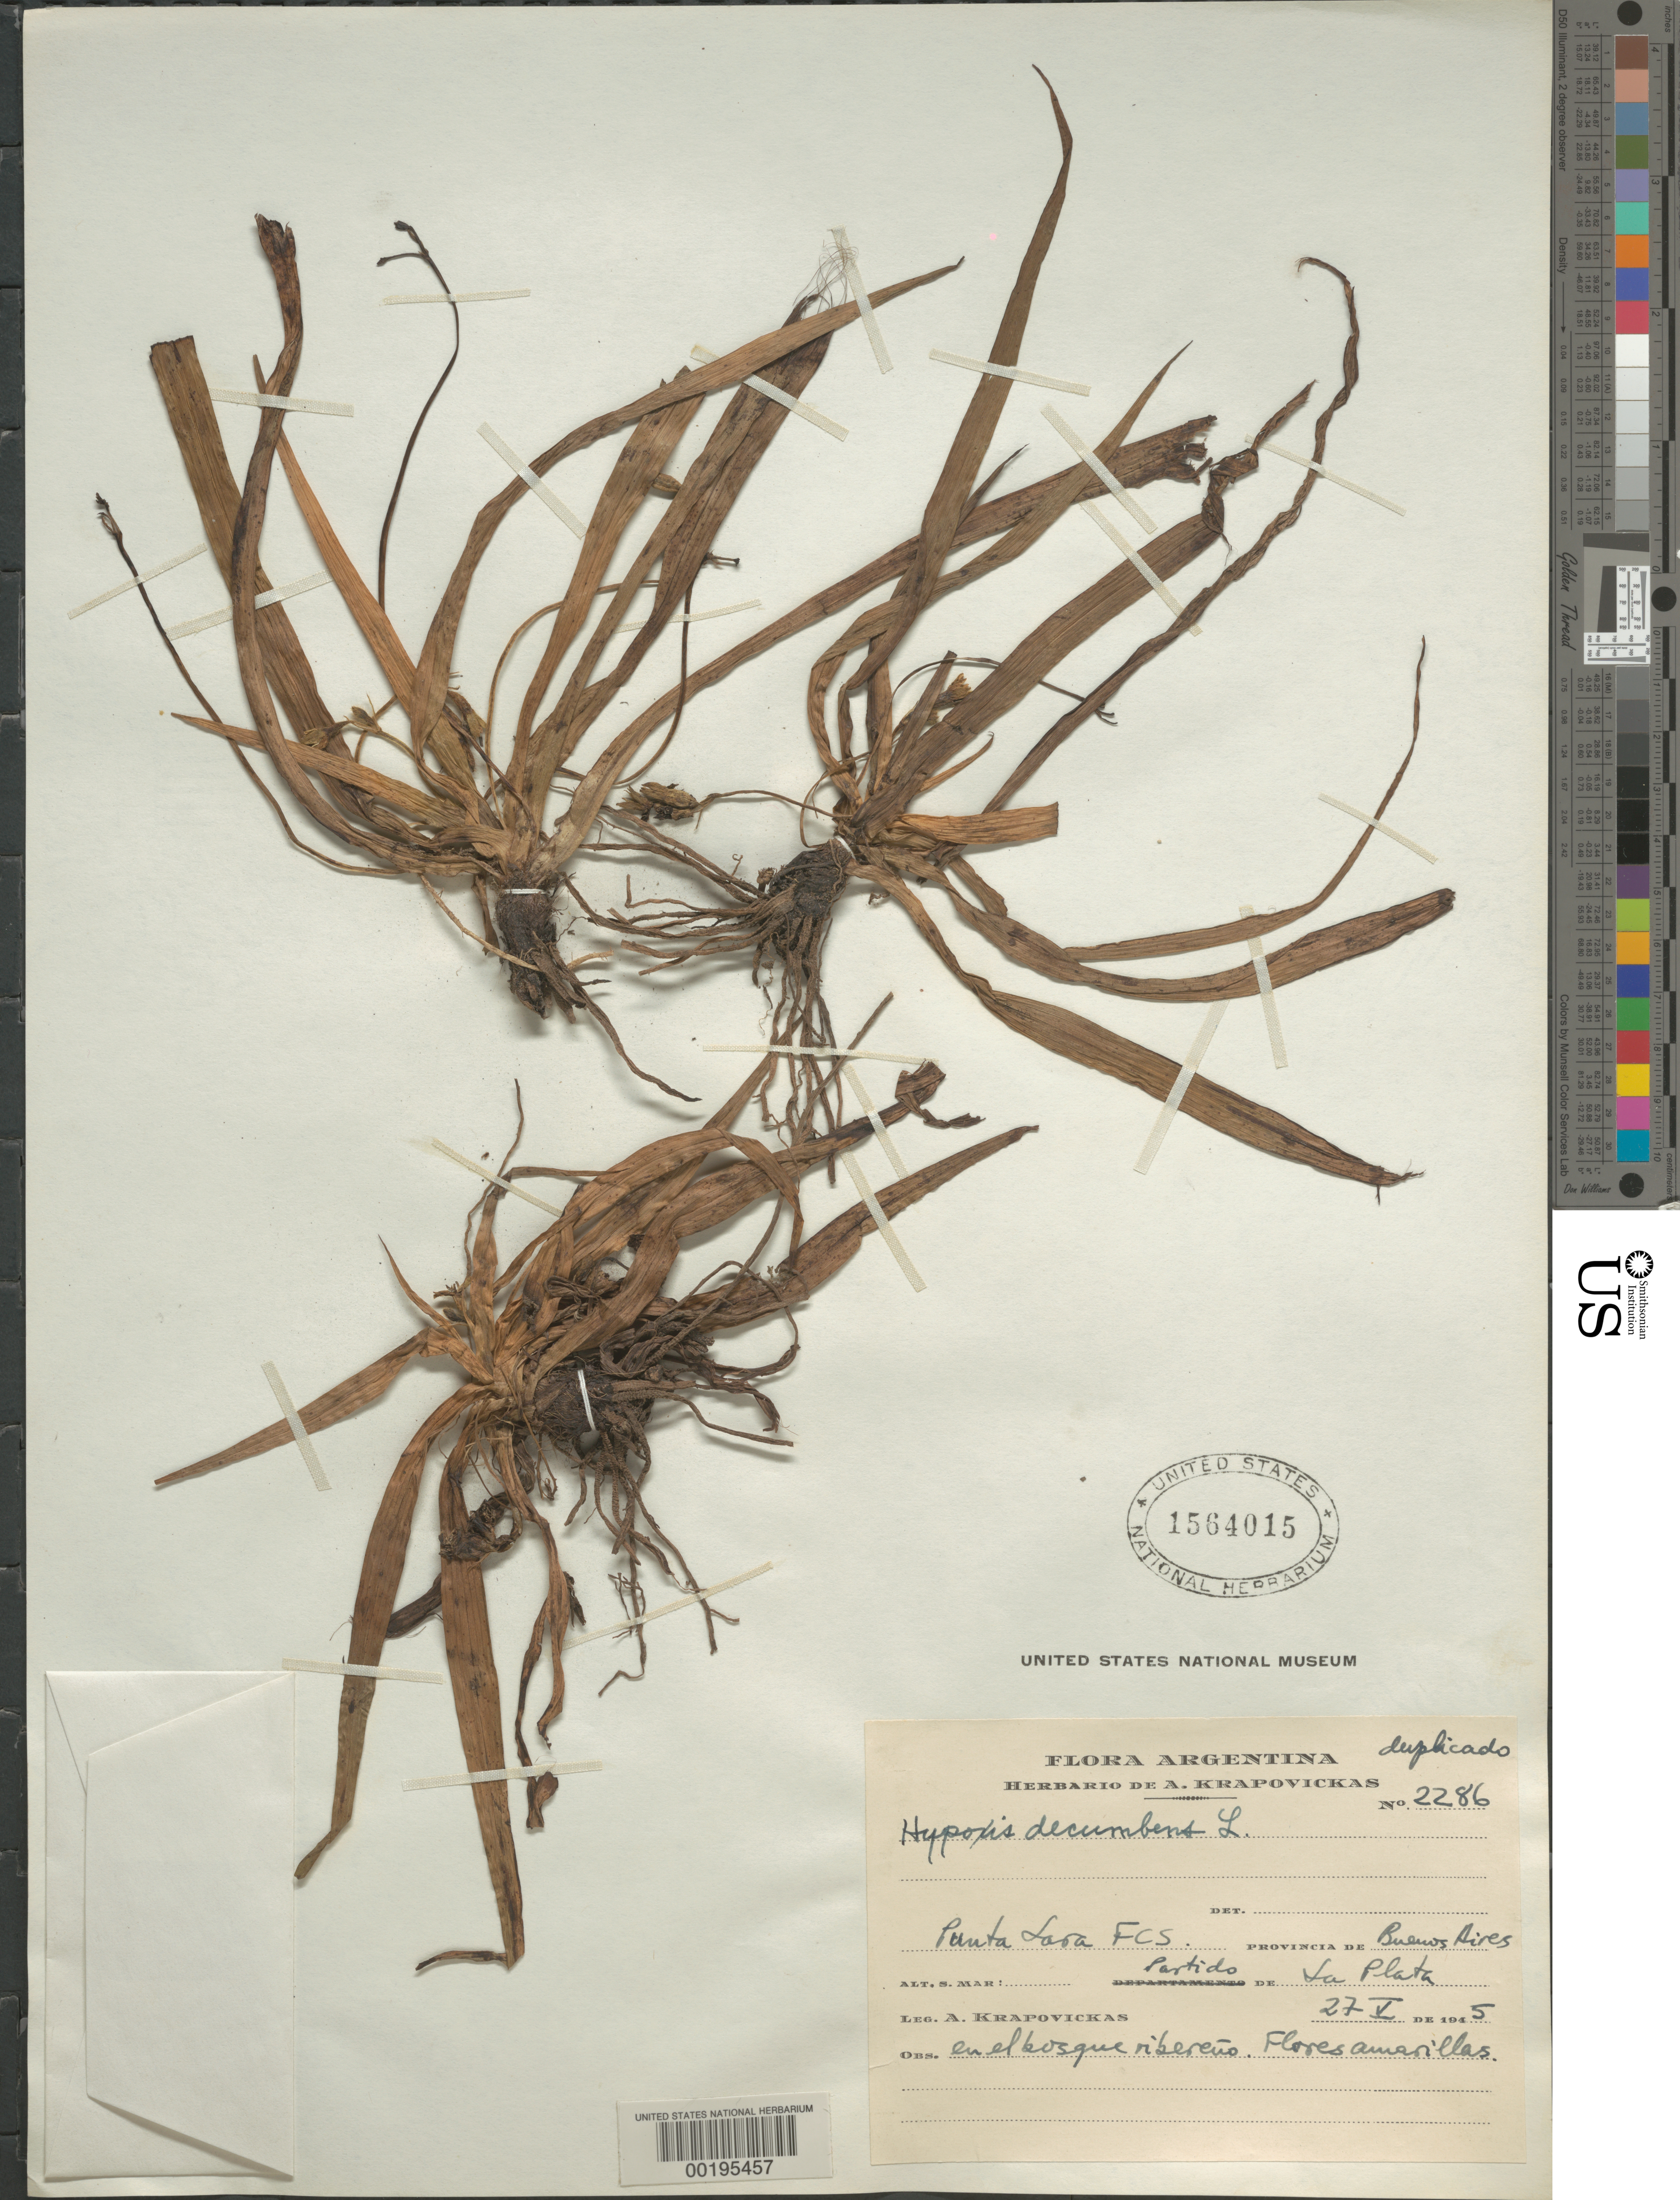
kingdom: Plantae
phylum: Tracheophyta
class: Liliopsida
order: Asparagales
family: Hypoxidaceae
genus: Hypoxis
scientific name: Hypoxis decumbens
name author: L.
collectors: A. Krapovickas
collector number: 2286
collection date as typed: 27 May 1945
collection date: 1945-05-27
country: Argentina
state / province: Buenos Aires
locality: La Plata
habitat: Edge of forest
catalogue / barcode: US 1564015